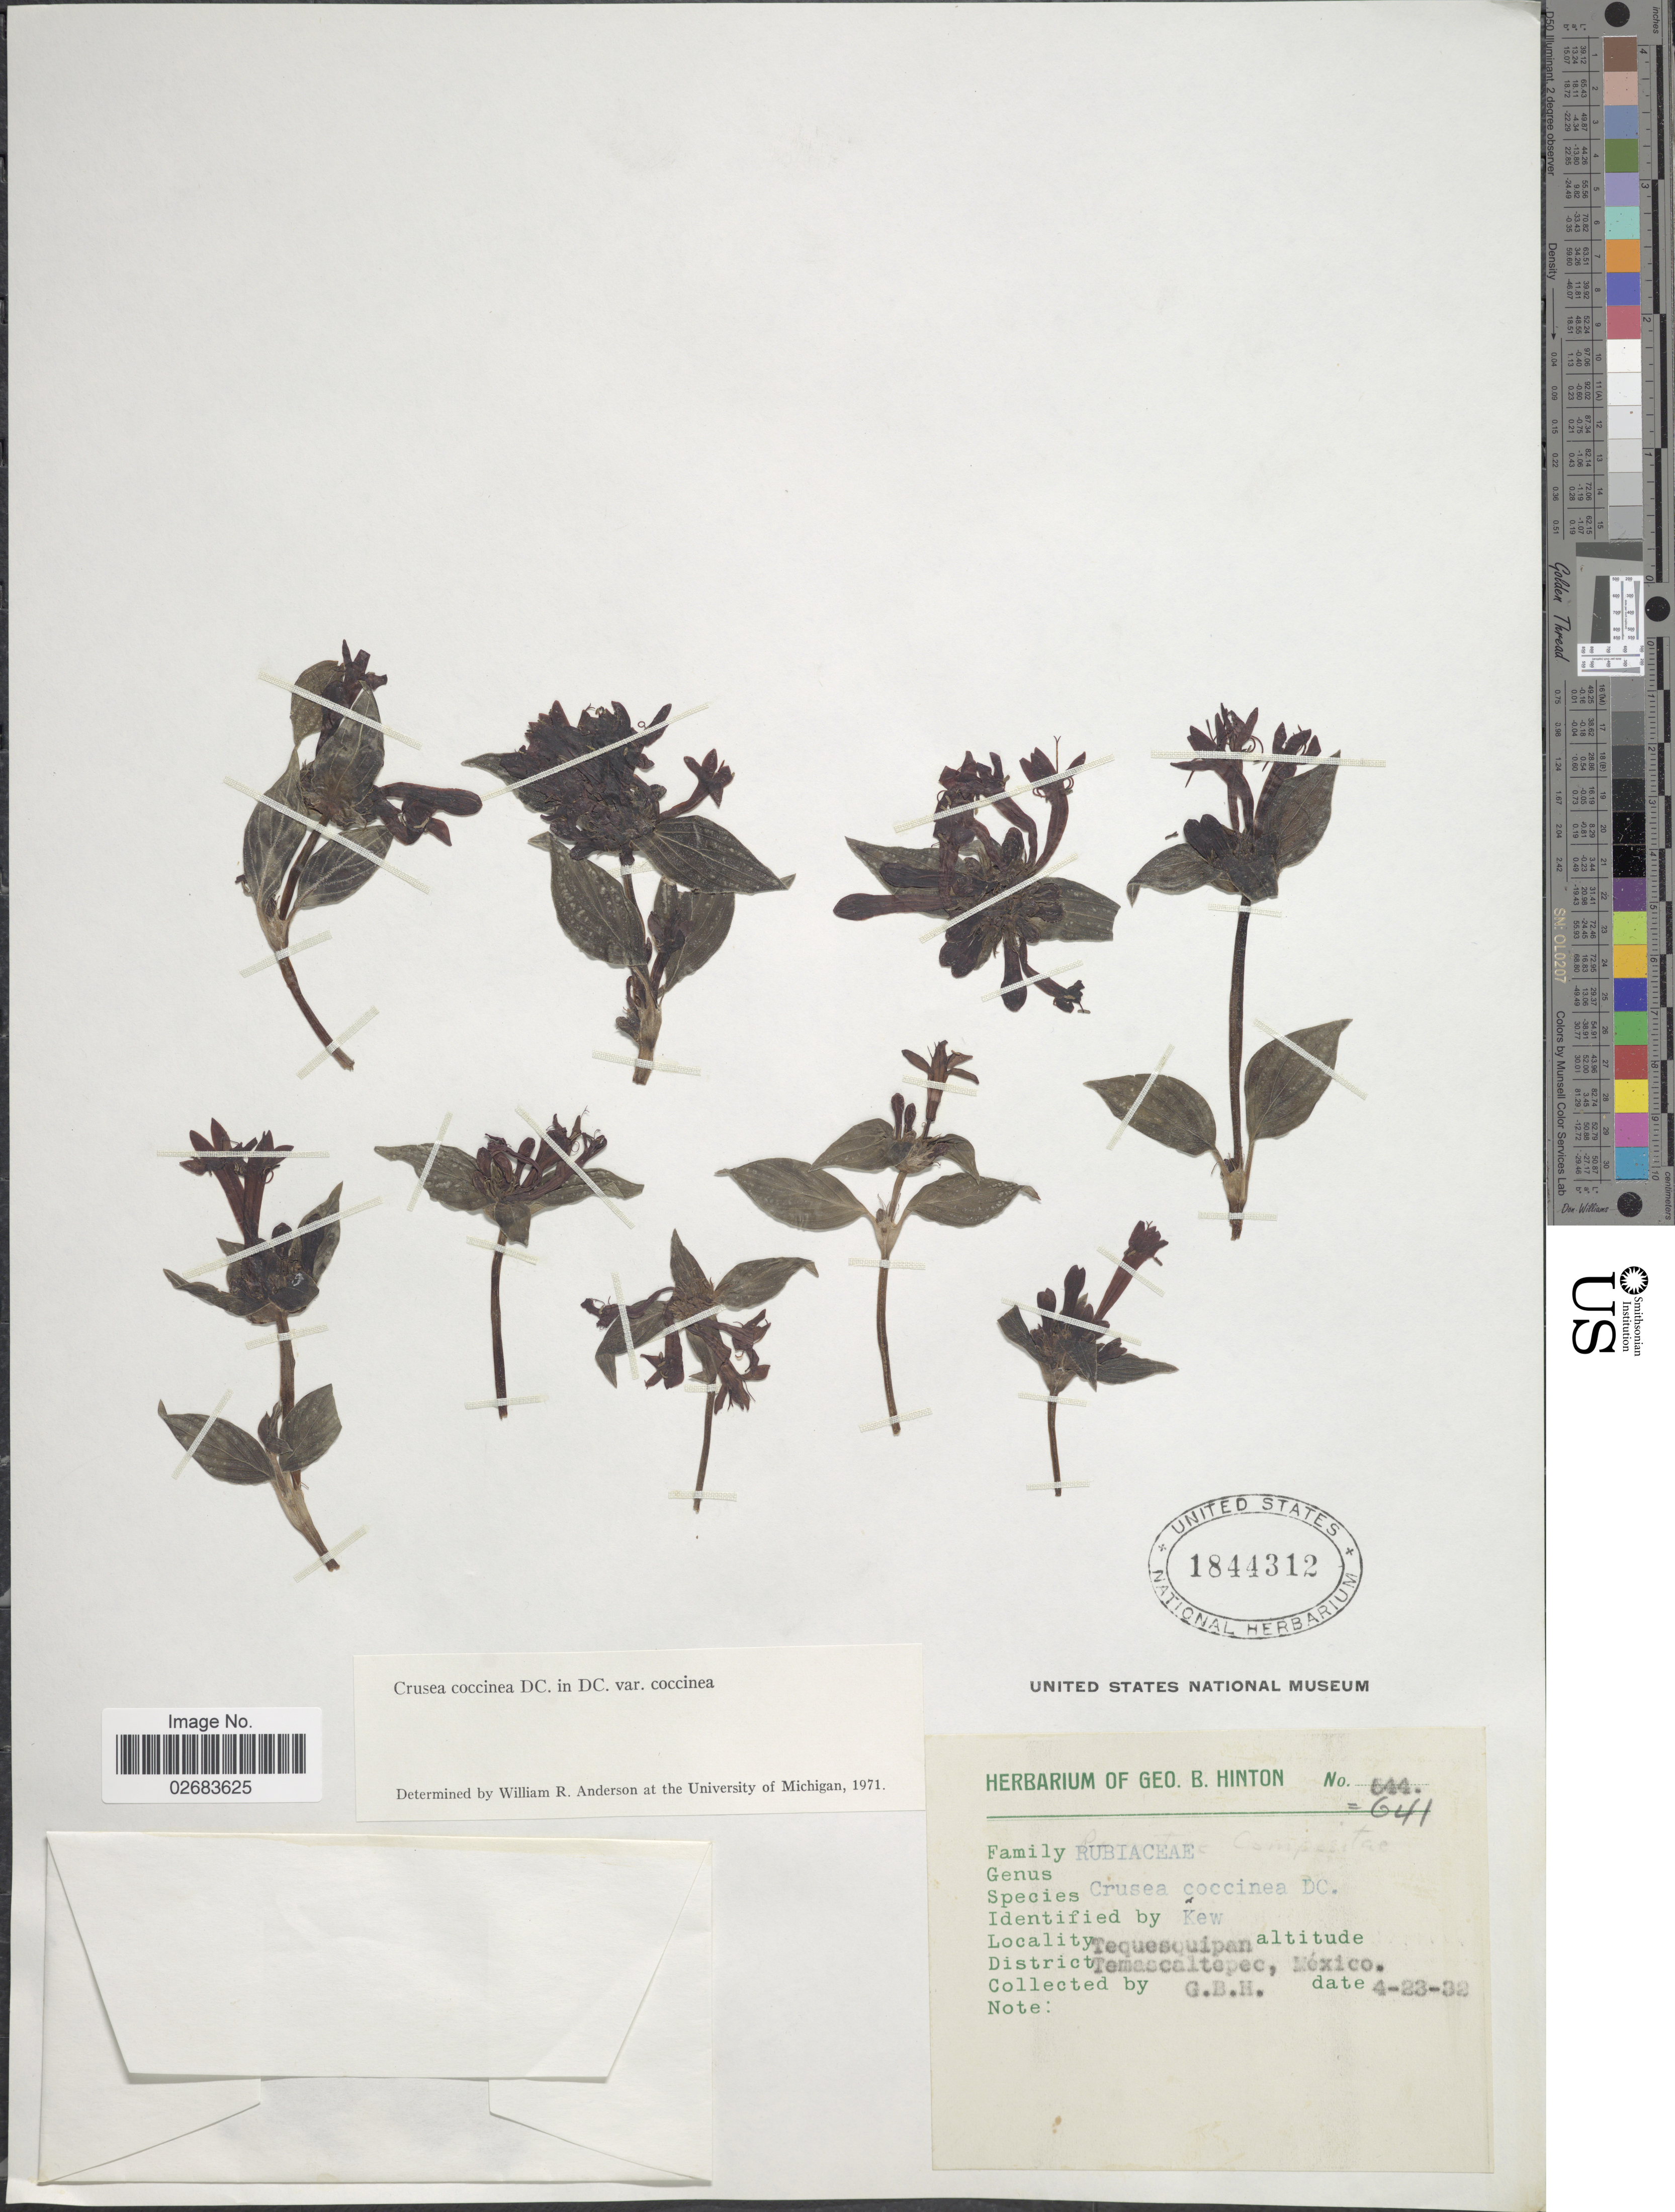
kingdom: Plantae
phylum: Tracheophyta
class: Magnoliopsida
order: Gentianales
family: Rubiaceae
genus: Crusea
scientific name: Crusea coccinea var. coccinea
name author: DC.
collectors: G. B. Hinton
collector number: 544/641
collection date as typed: Transcribed d/m/y: 23/4/32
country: Mexico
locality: Tequesquipan. District Temascaltepec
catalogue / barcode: US 1844312